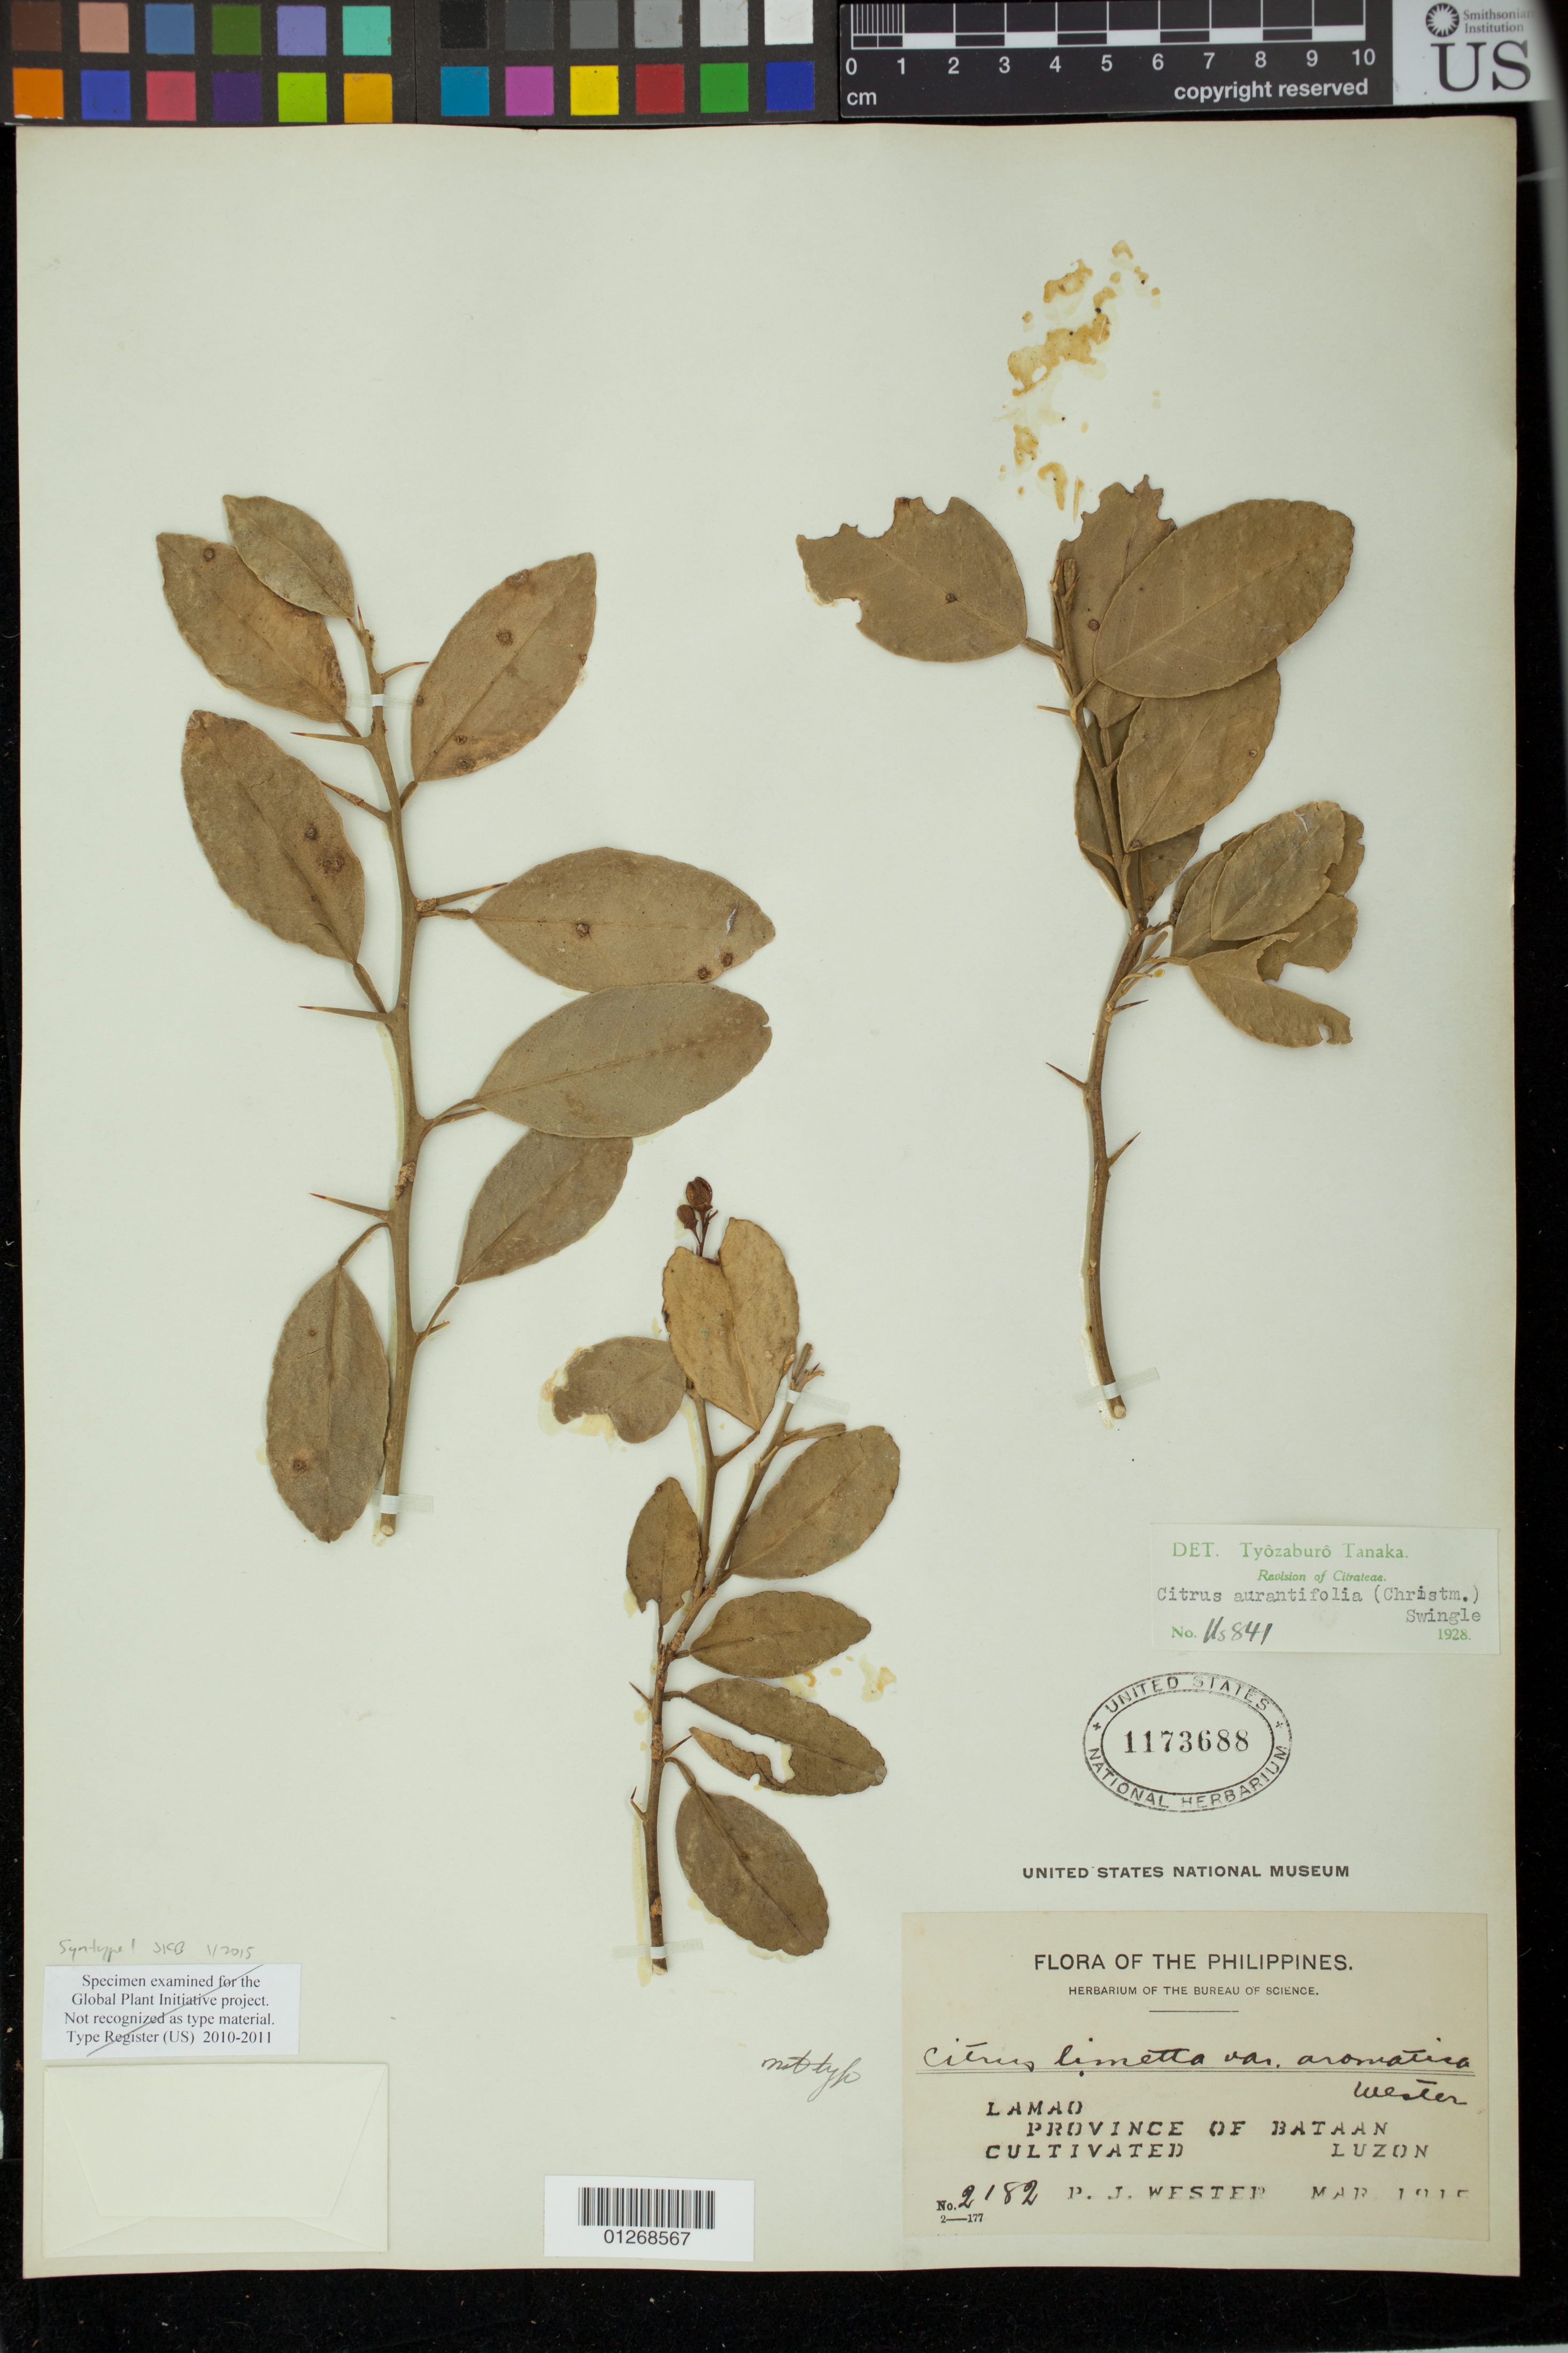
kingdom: Plantae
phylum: Tracheophyta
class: Magnoliopsida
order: Sapindales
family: Rutaceae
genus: Citrus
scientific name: Citrus limetta var. aromatica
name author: Wester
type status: Syntype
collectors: P. J. Wester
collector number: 2182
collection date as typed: Mar 1915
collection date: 1915-03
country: Philippines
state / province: Central Luzon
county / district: Bataan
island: Luzon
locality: Lamao, Province of Bataan, Luzon. Cultivated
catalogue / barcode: US 1173688